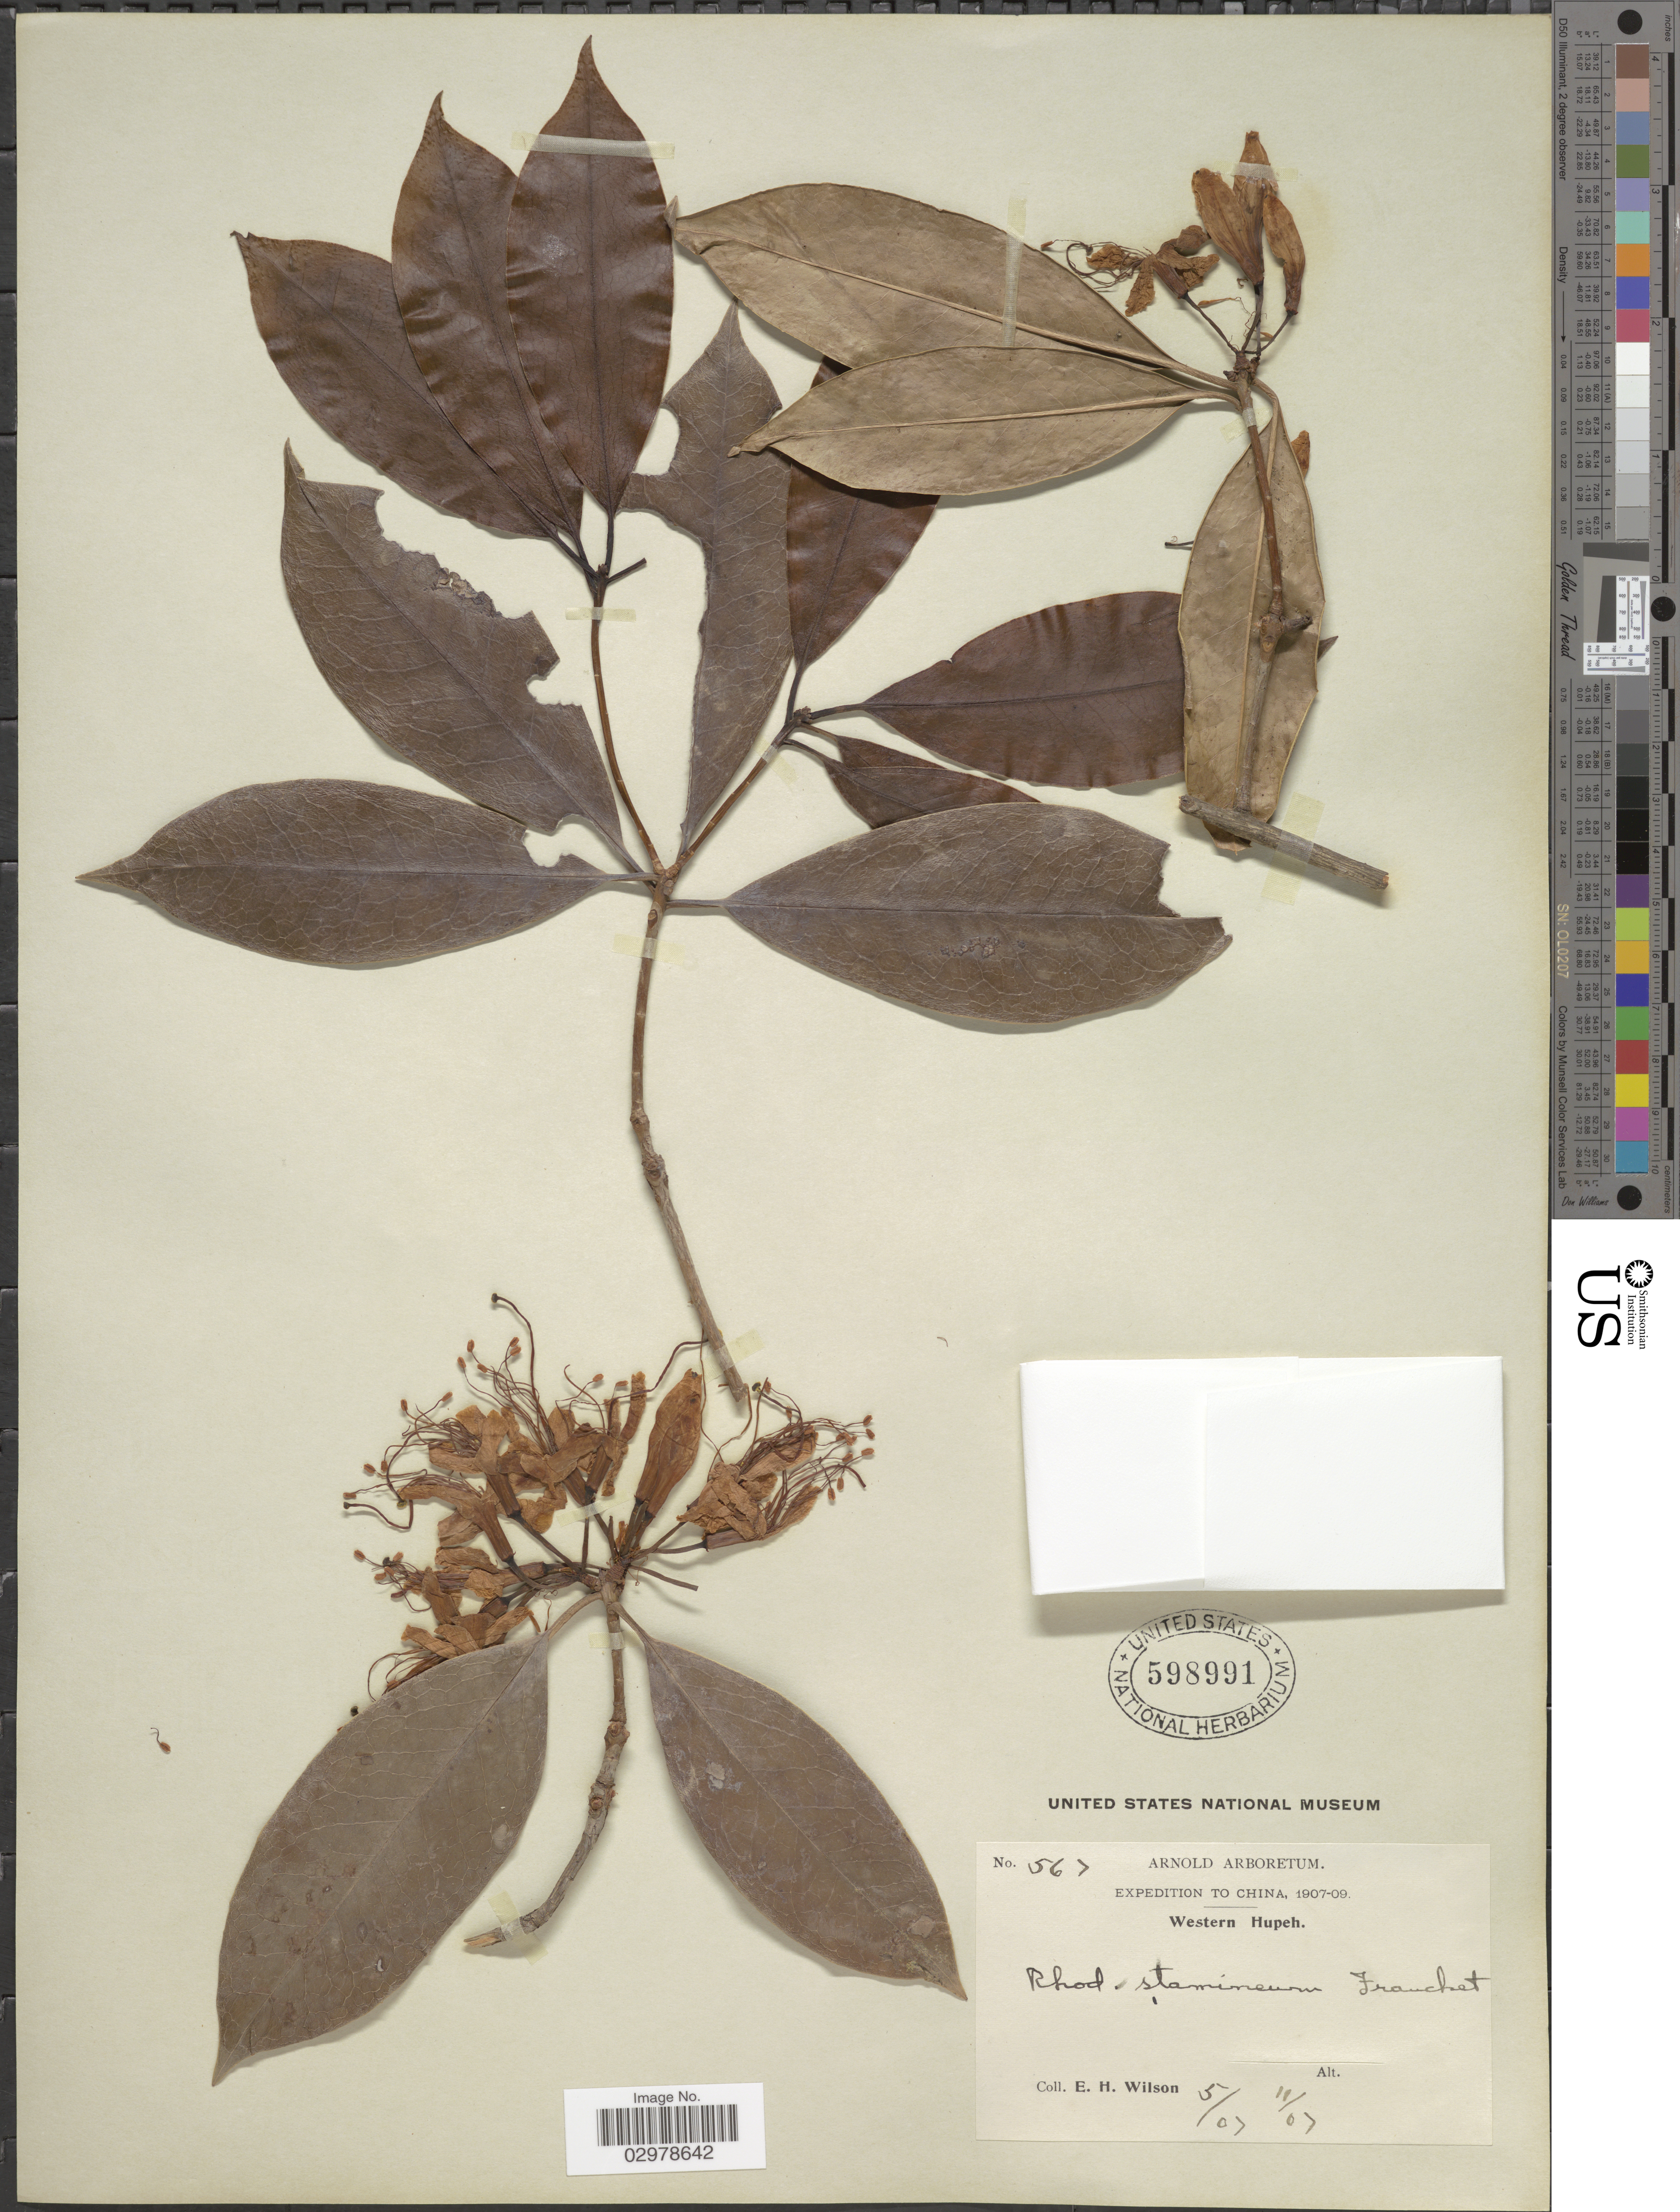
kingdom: Plantae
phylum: Tracheophyta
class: Magnoliopsida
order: Ericales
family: Ericaceae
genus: Rhododendron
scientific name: Rhododendron stamineum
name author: Franch.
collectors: E. Wilson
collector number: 567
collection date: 1907-05/1907-11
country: China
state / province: Hubei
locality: Western Hupeh.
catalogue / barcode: US 598991